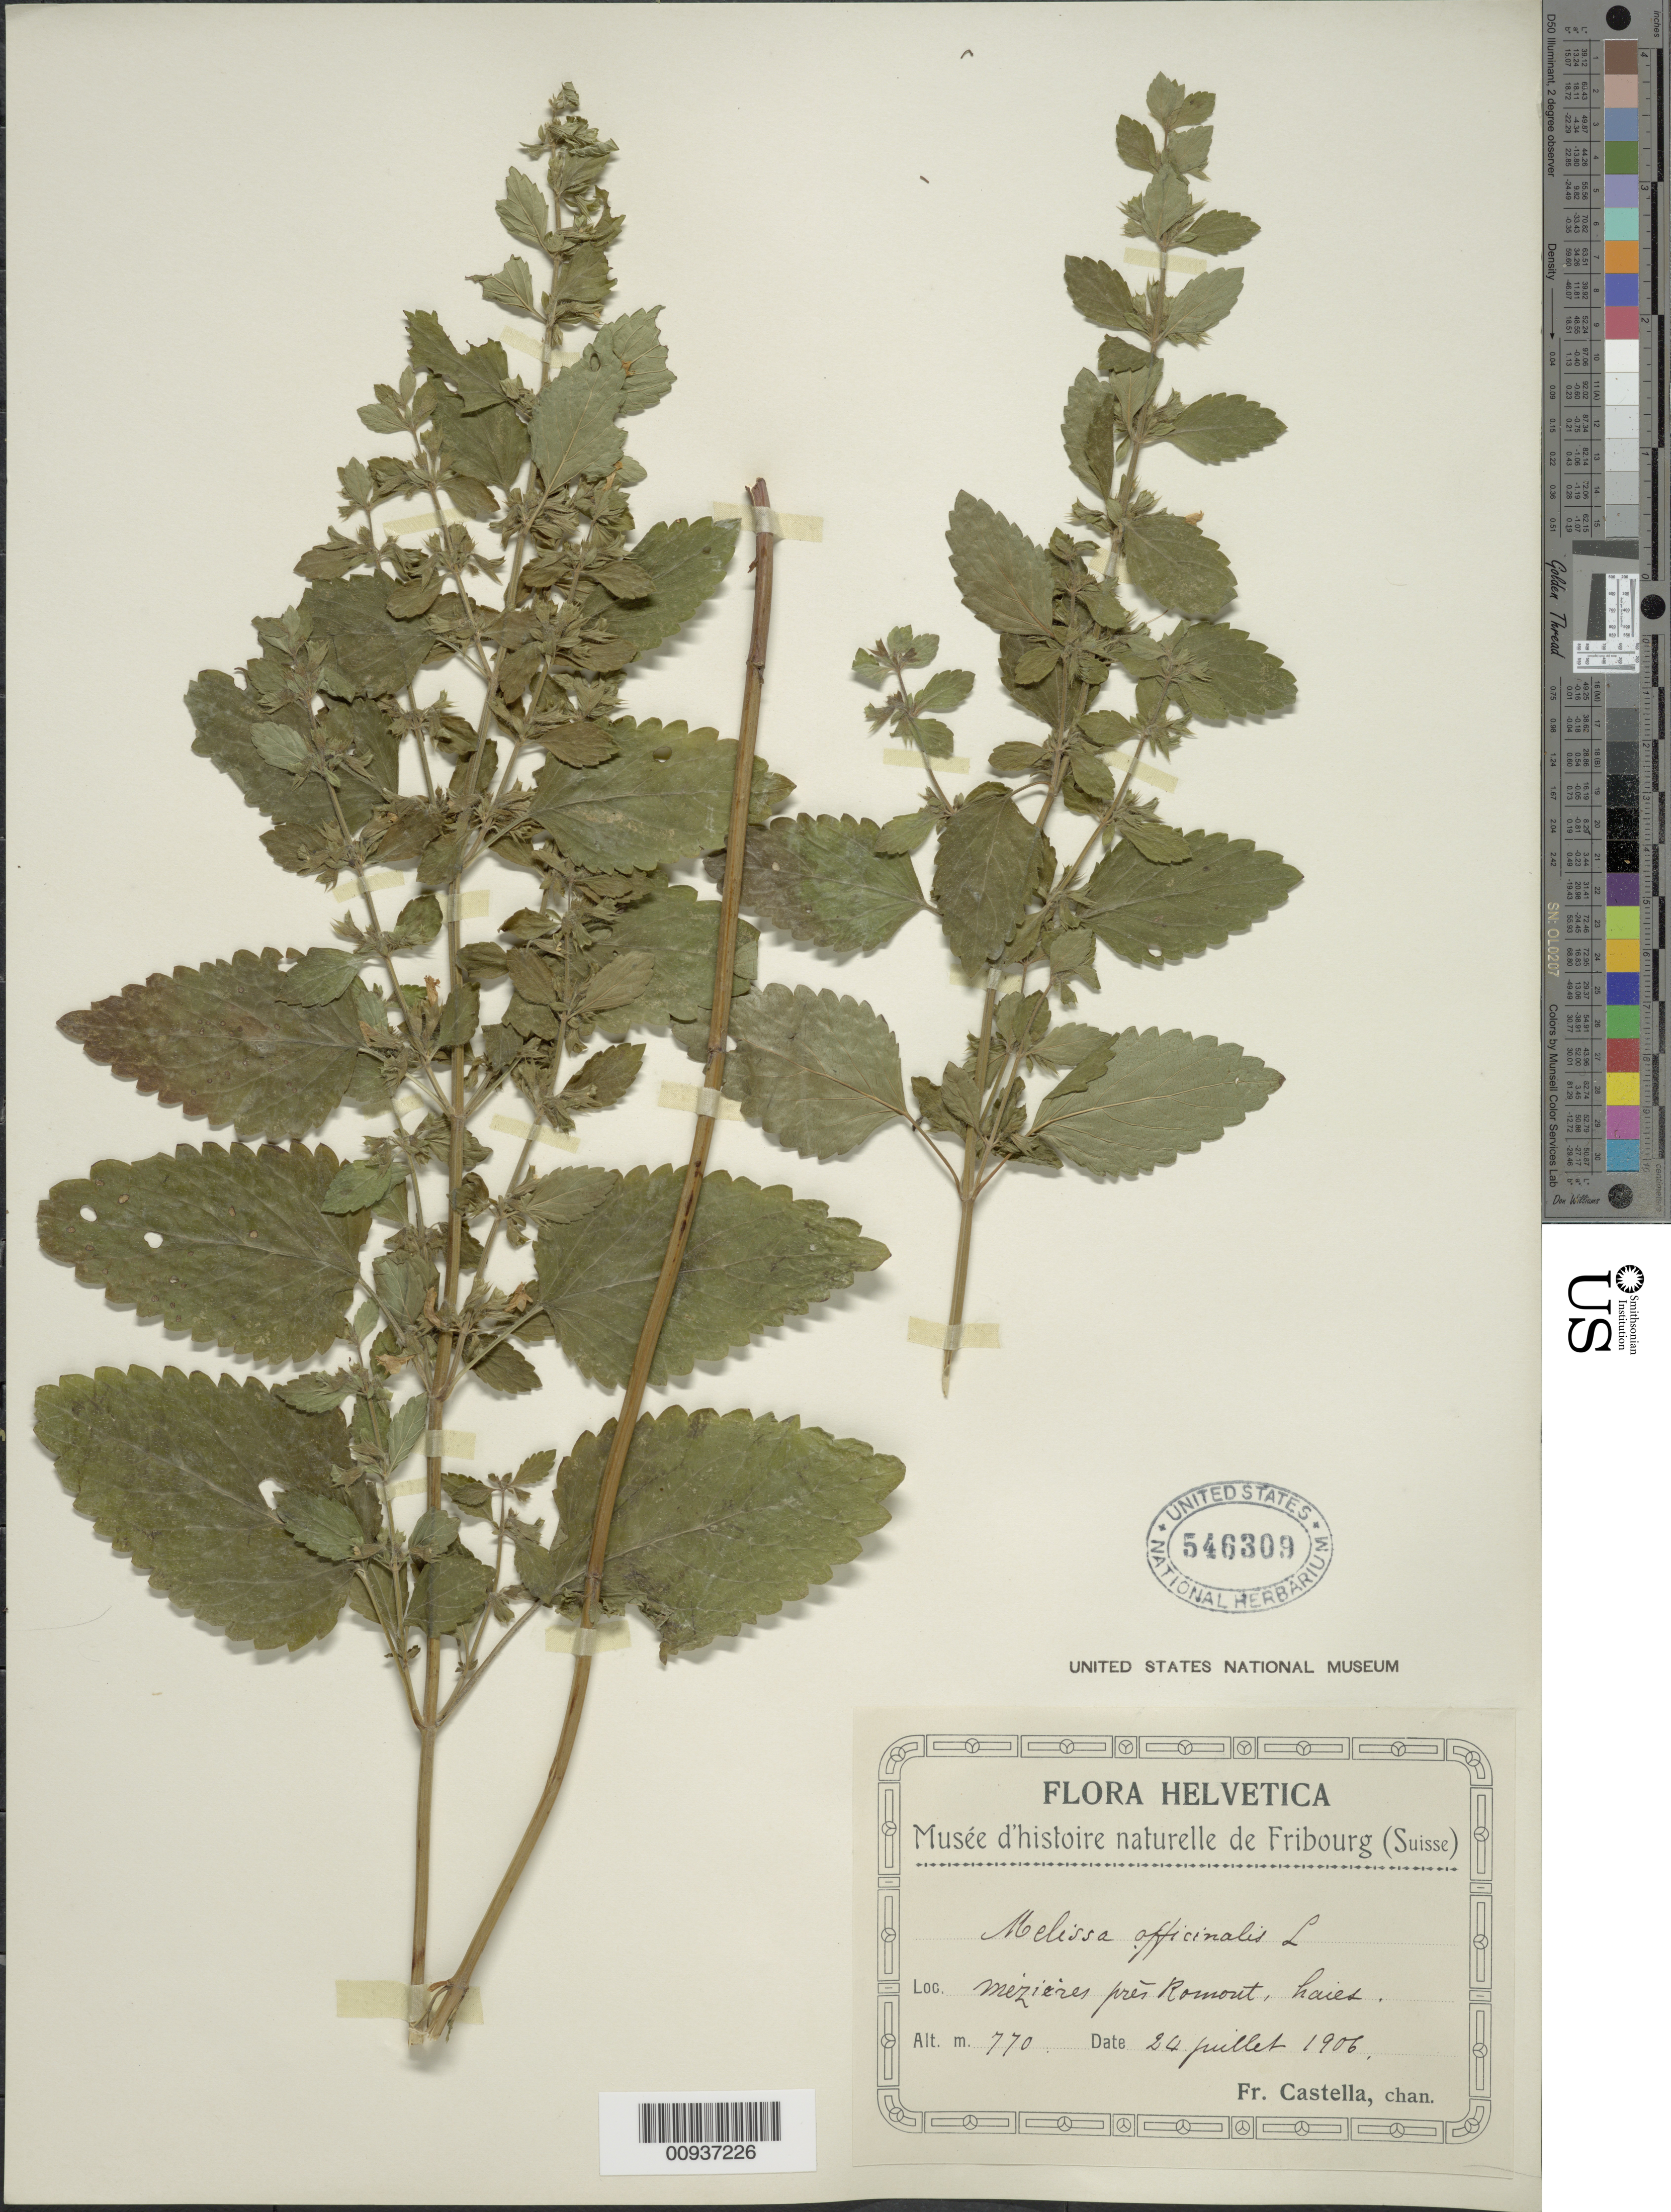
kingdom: Plantae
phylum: Tracheophyta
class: Magnoliopsida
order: Lamiales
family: Lamiaceae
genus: Melissa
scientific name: Melissa officinalis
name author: L.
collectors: Fr. Castella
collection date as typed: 24 Jul 1906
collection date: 1906-07-24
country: France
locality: Meirieres pres Romout, haies.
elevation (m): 770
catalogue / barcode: US 546309